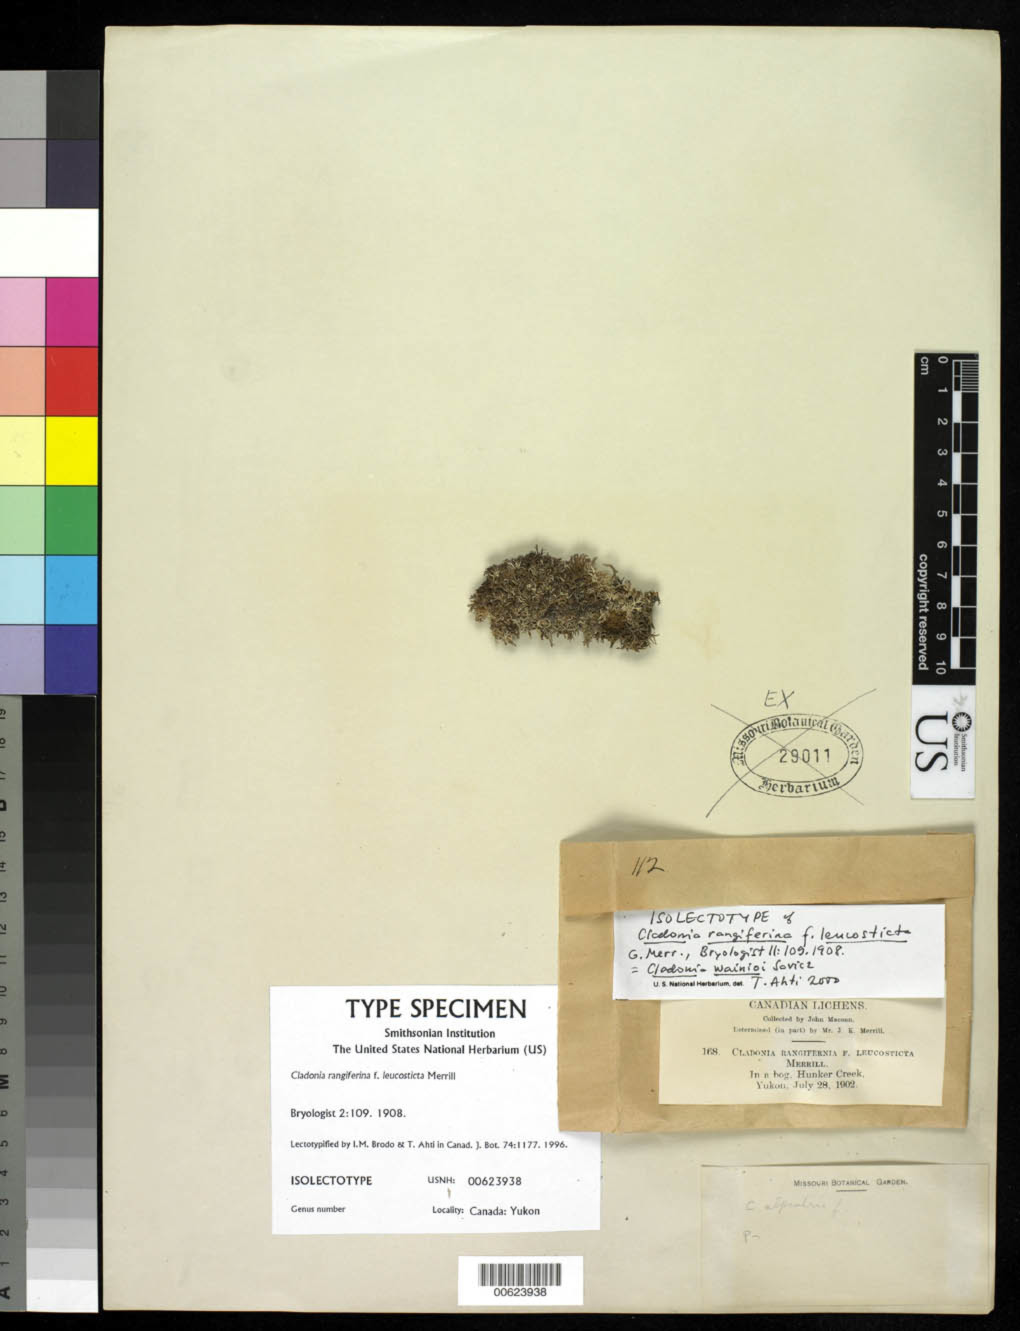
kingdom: Fungi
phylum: Ascomycota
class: Lecanoromycetes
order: Lecanorales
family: Cladoniaceae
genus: Cladonia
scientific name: Cladonia rangiferina f. leucosticta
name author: G. Merr.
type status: Isolectotype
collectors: J. Macoun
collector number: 112 (Canad. Lich. 168)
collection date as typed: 28 Jul 1902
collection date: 1902-07-28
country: Canada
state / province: Yukon Territory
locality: Hunter Creek.